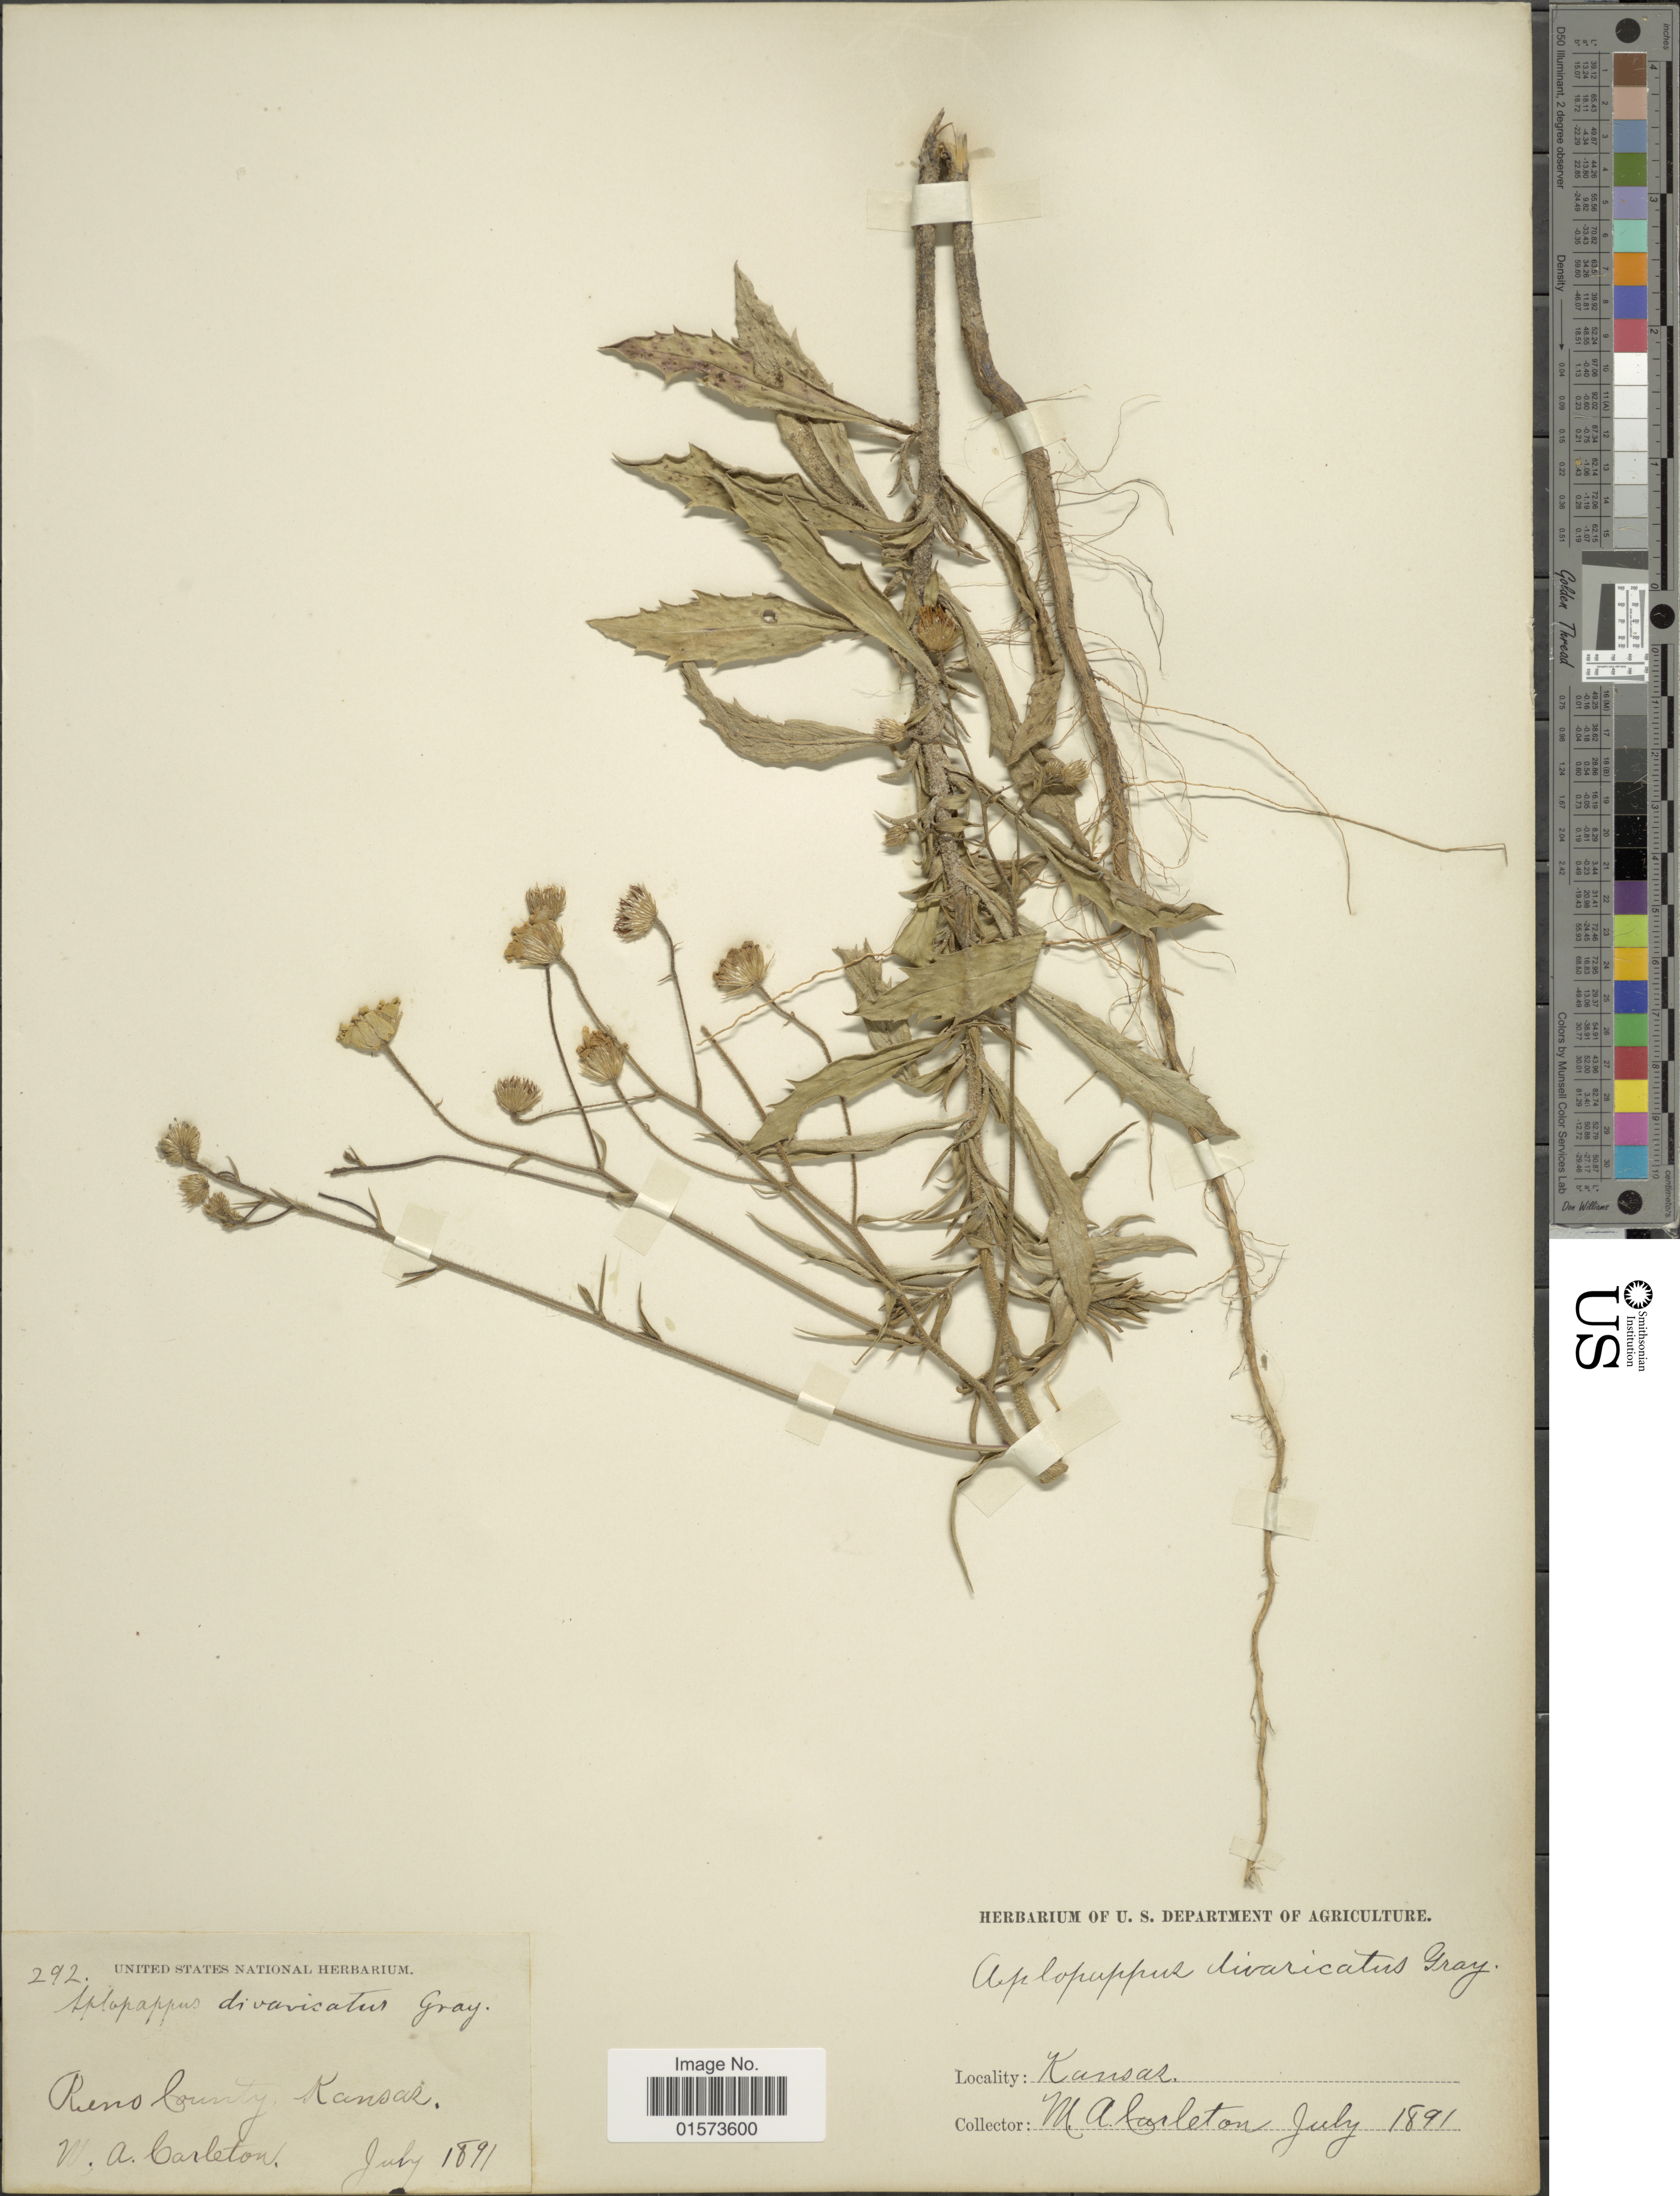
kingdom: Plantae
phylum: Tracheophyta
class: Magnoliopsida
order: Asterales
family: Asteraceae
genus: Croptilon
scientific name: Croptilon divaricatum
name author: (Nutt.) Raf.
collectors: W. Carleton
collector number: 292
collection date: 1891-07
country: United States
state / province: Kansas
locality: Reno County